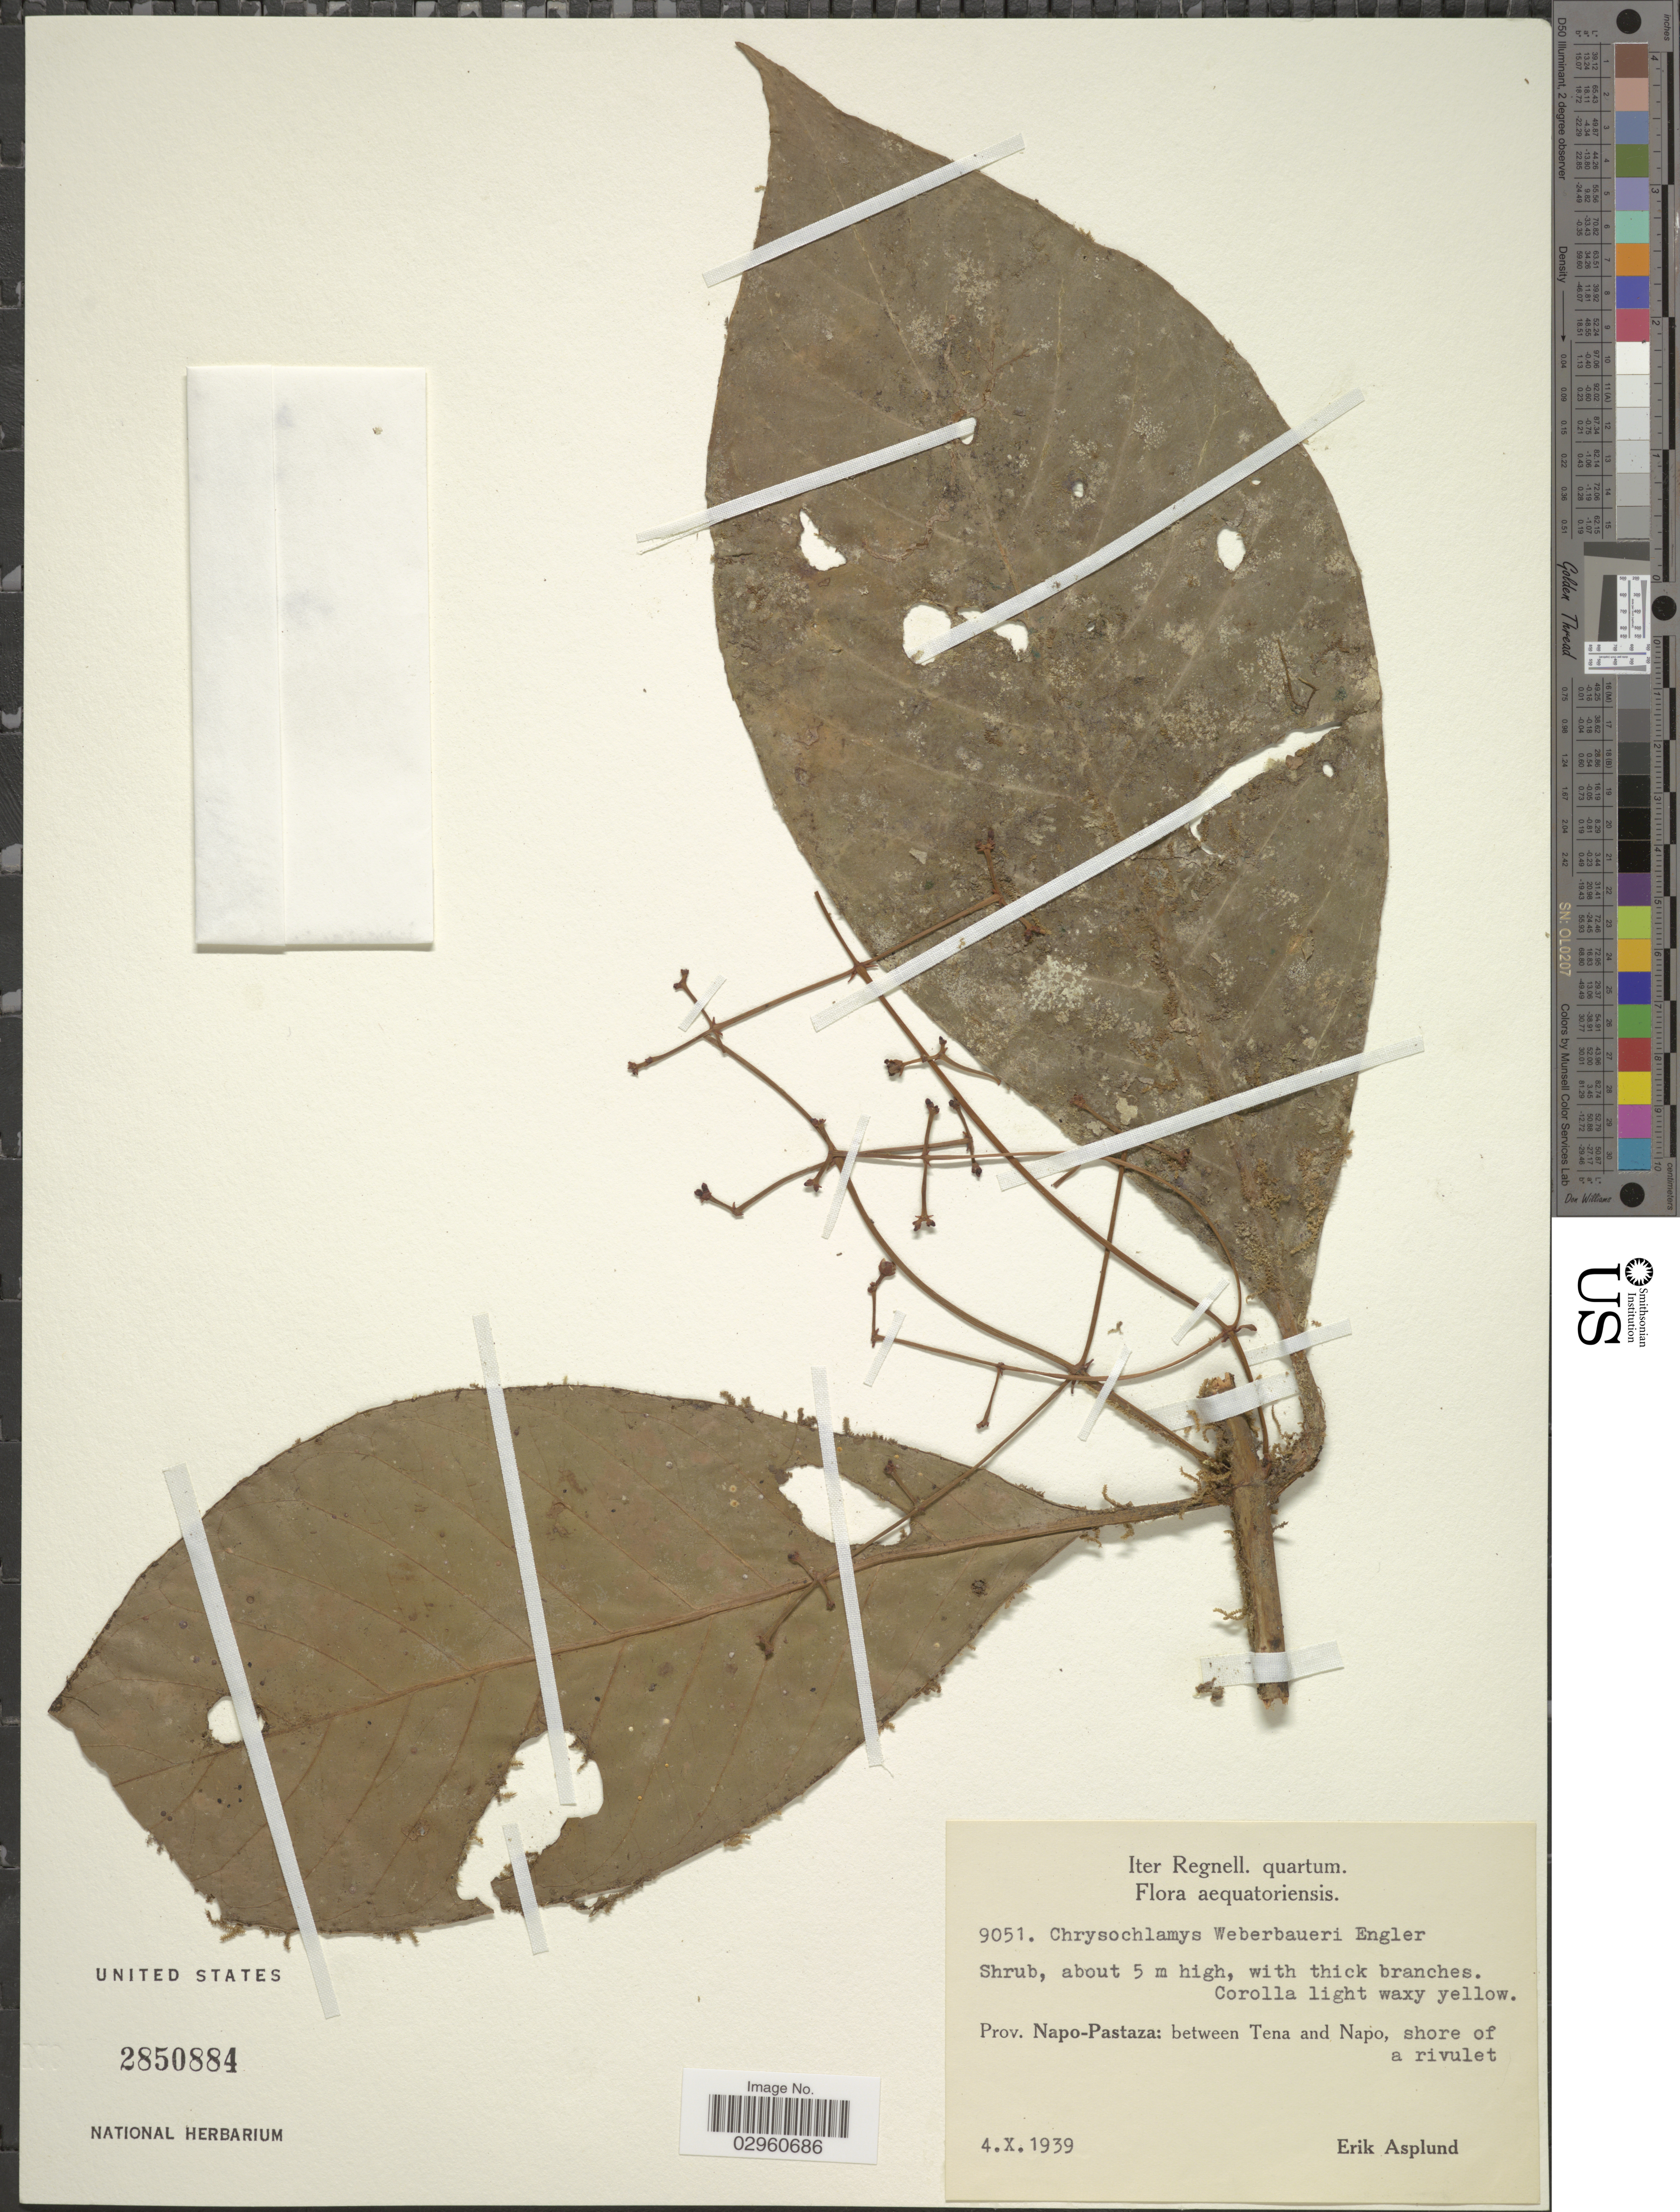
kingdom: Plantae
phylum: Tracheophyta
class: Magnoliopsida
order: Malpighiales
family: Clusiaceae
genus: Chrysochlamys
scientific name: Chrysochlamys weberbaueri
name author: Engl.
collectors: E. Asplund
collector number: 9051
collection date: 1939-10-04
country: Ecuador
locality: Prov. Napo-Pastaza: between Tena and Napo, shore of a rivulet.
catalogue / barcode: US 2850884